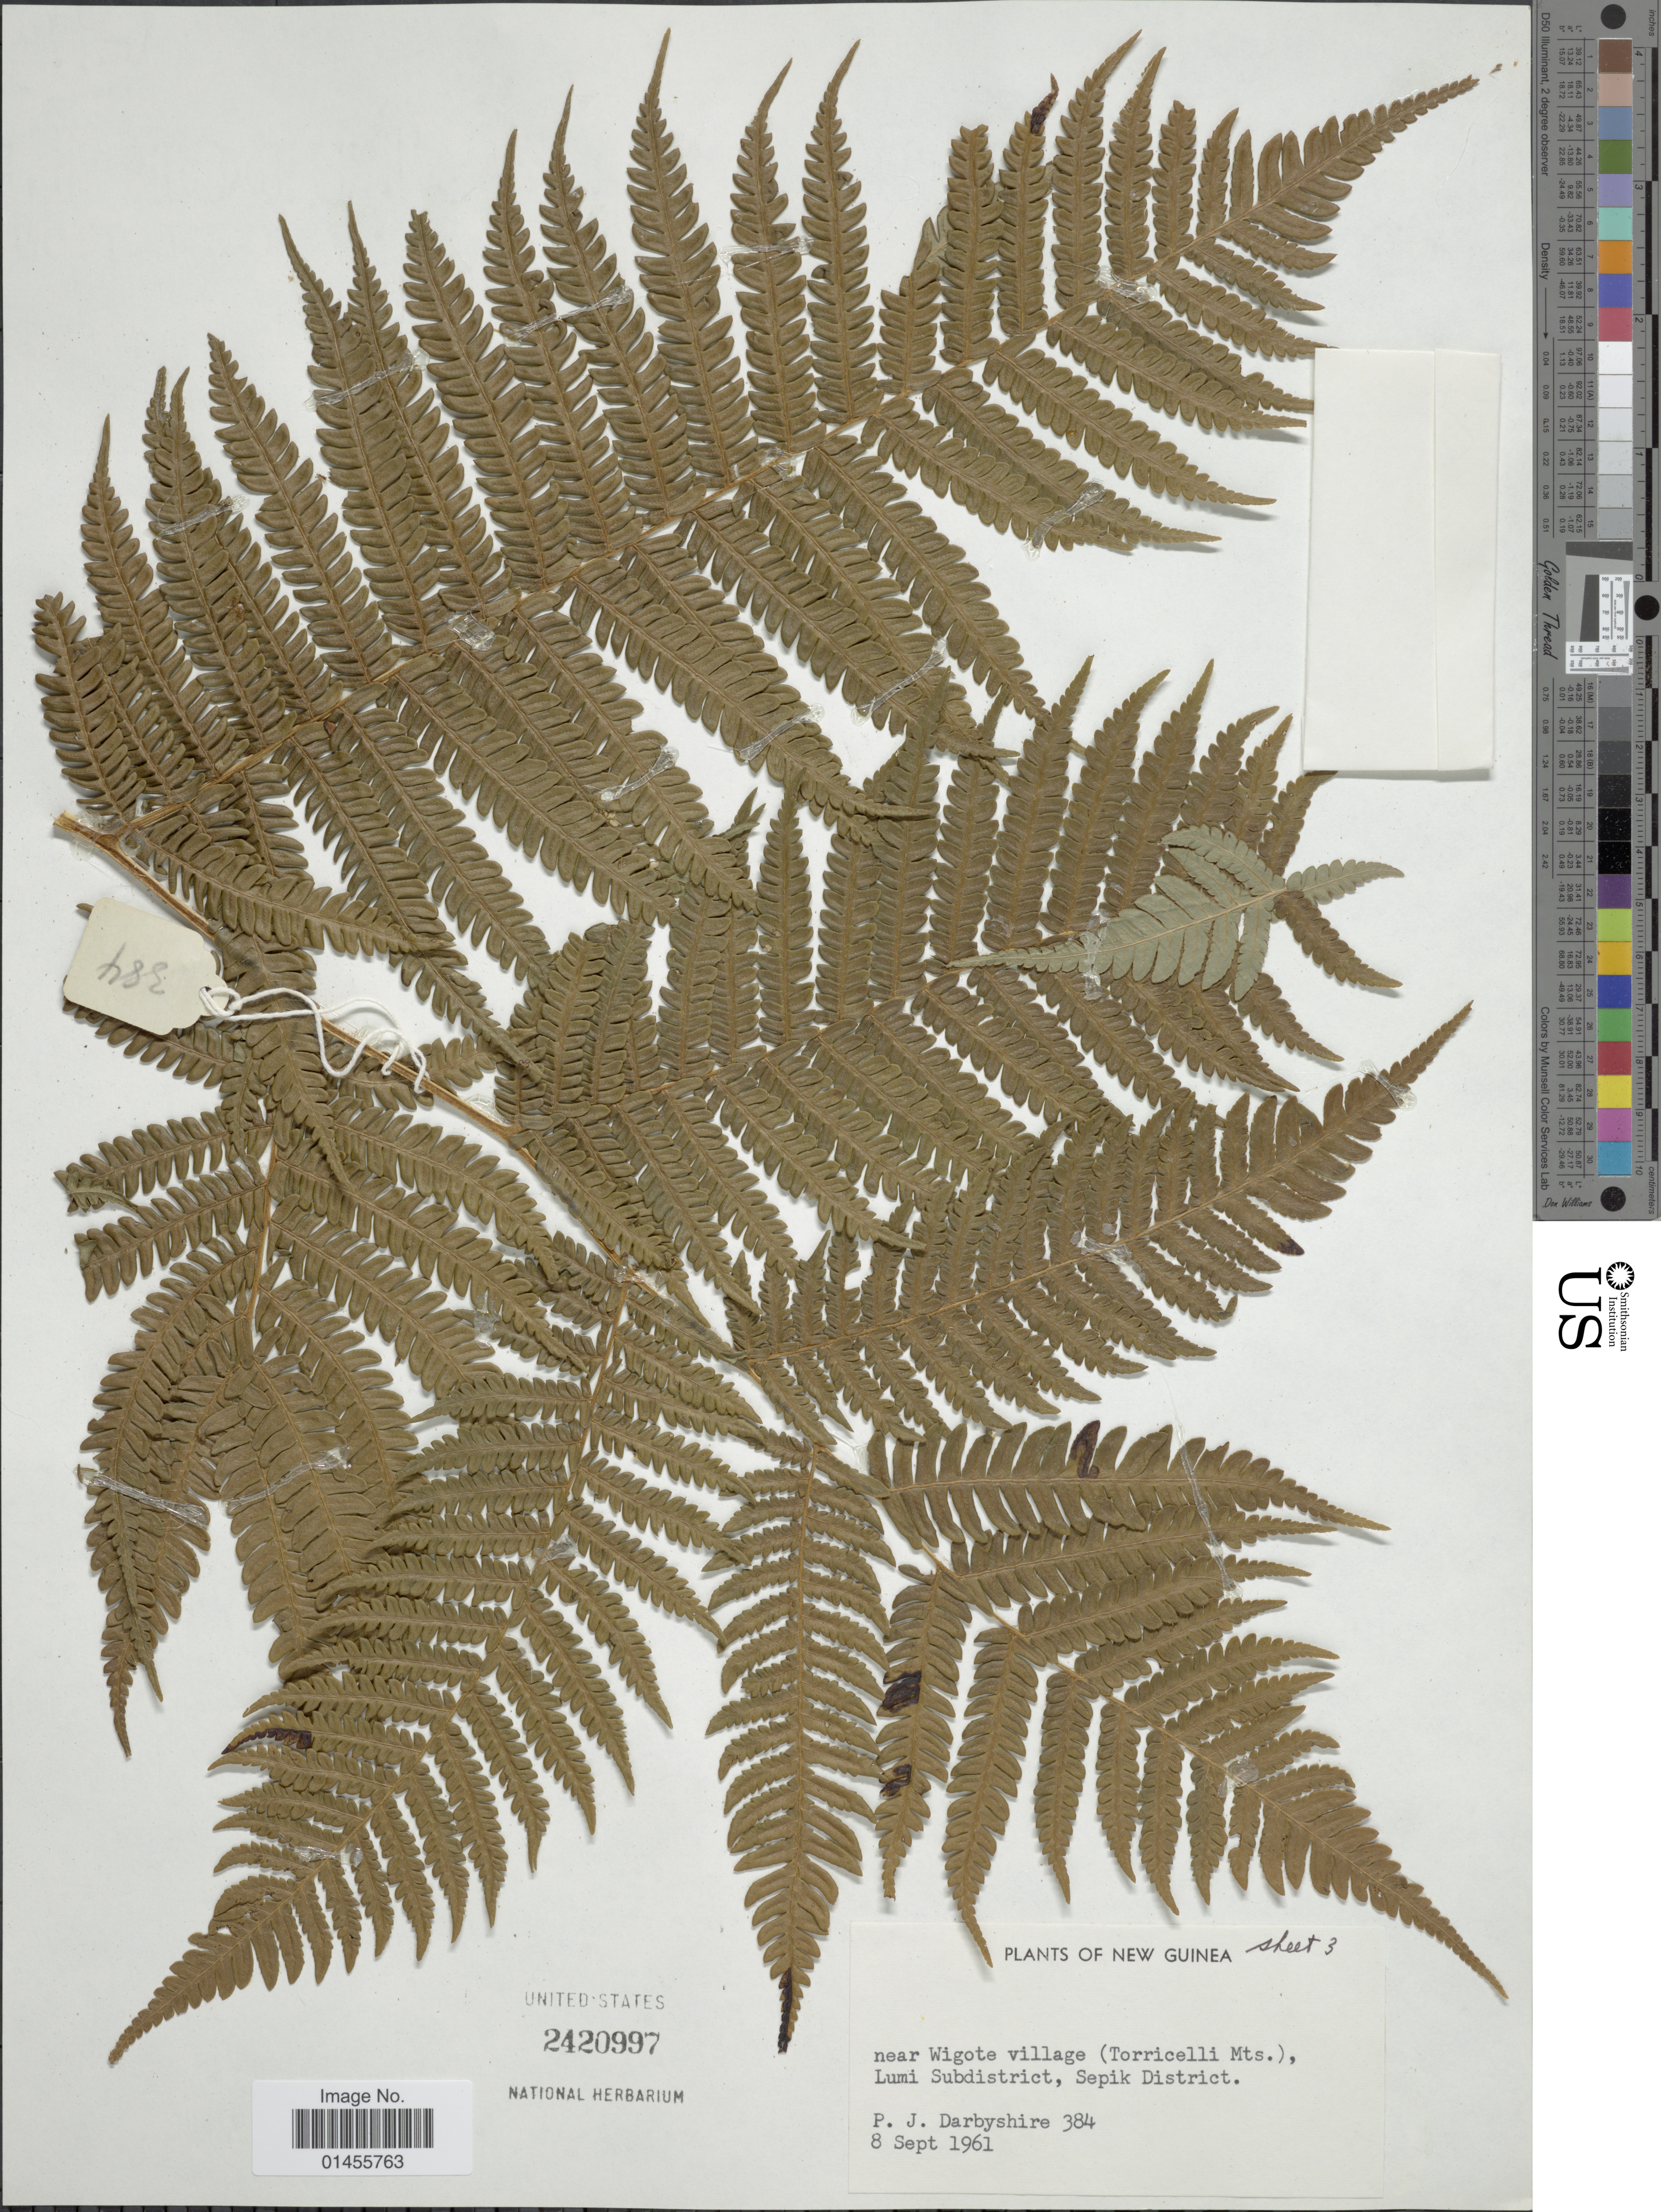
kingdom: Plantae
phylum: Tracheophyta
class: Polypodiopsida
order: Cyatheales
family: Cyatheaceae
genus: Alsophila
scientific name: Alsophila sp.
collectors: P. Darbyshire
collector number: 384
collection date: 1961-09-08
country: Papua New Guinea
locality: New Guinea, near Wigote village ( Torricelli Mts.), Lumi Subdistrict, Sepik District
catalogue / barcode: US 2420997